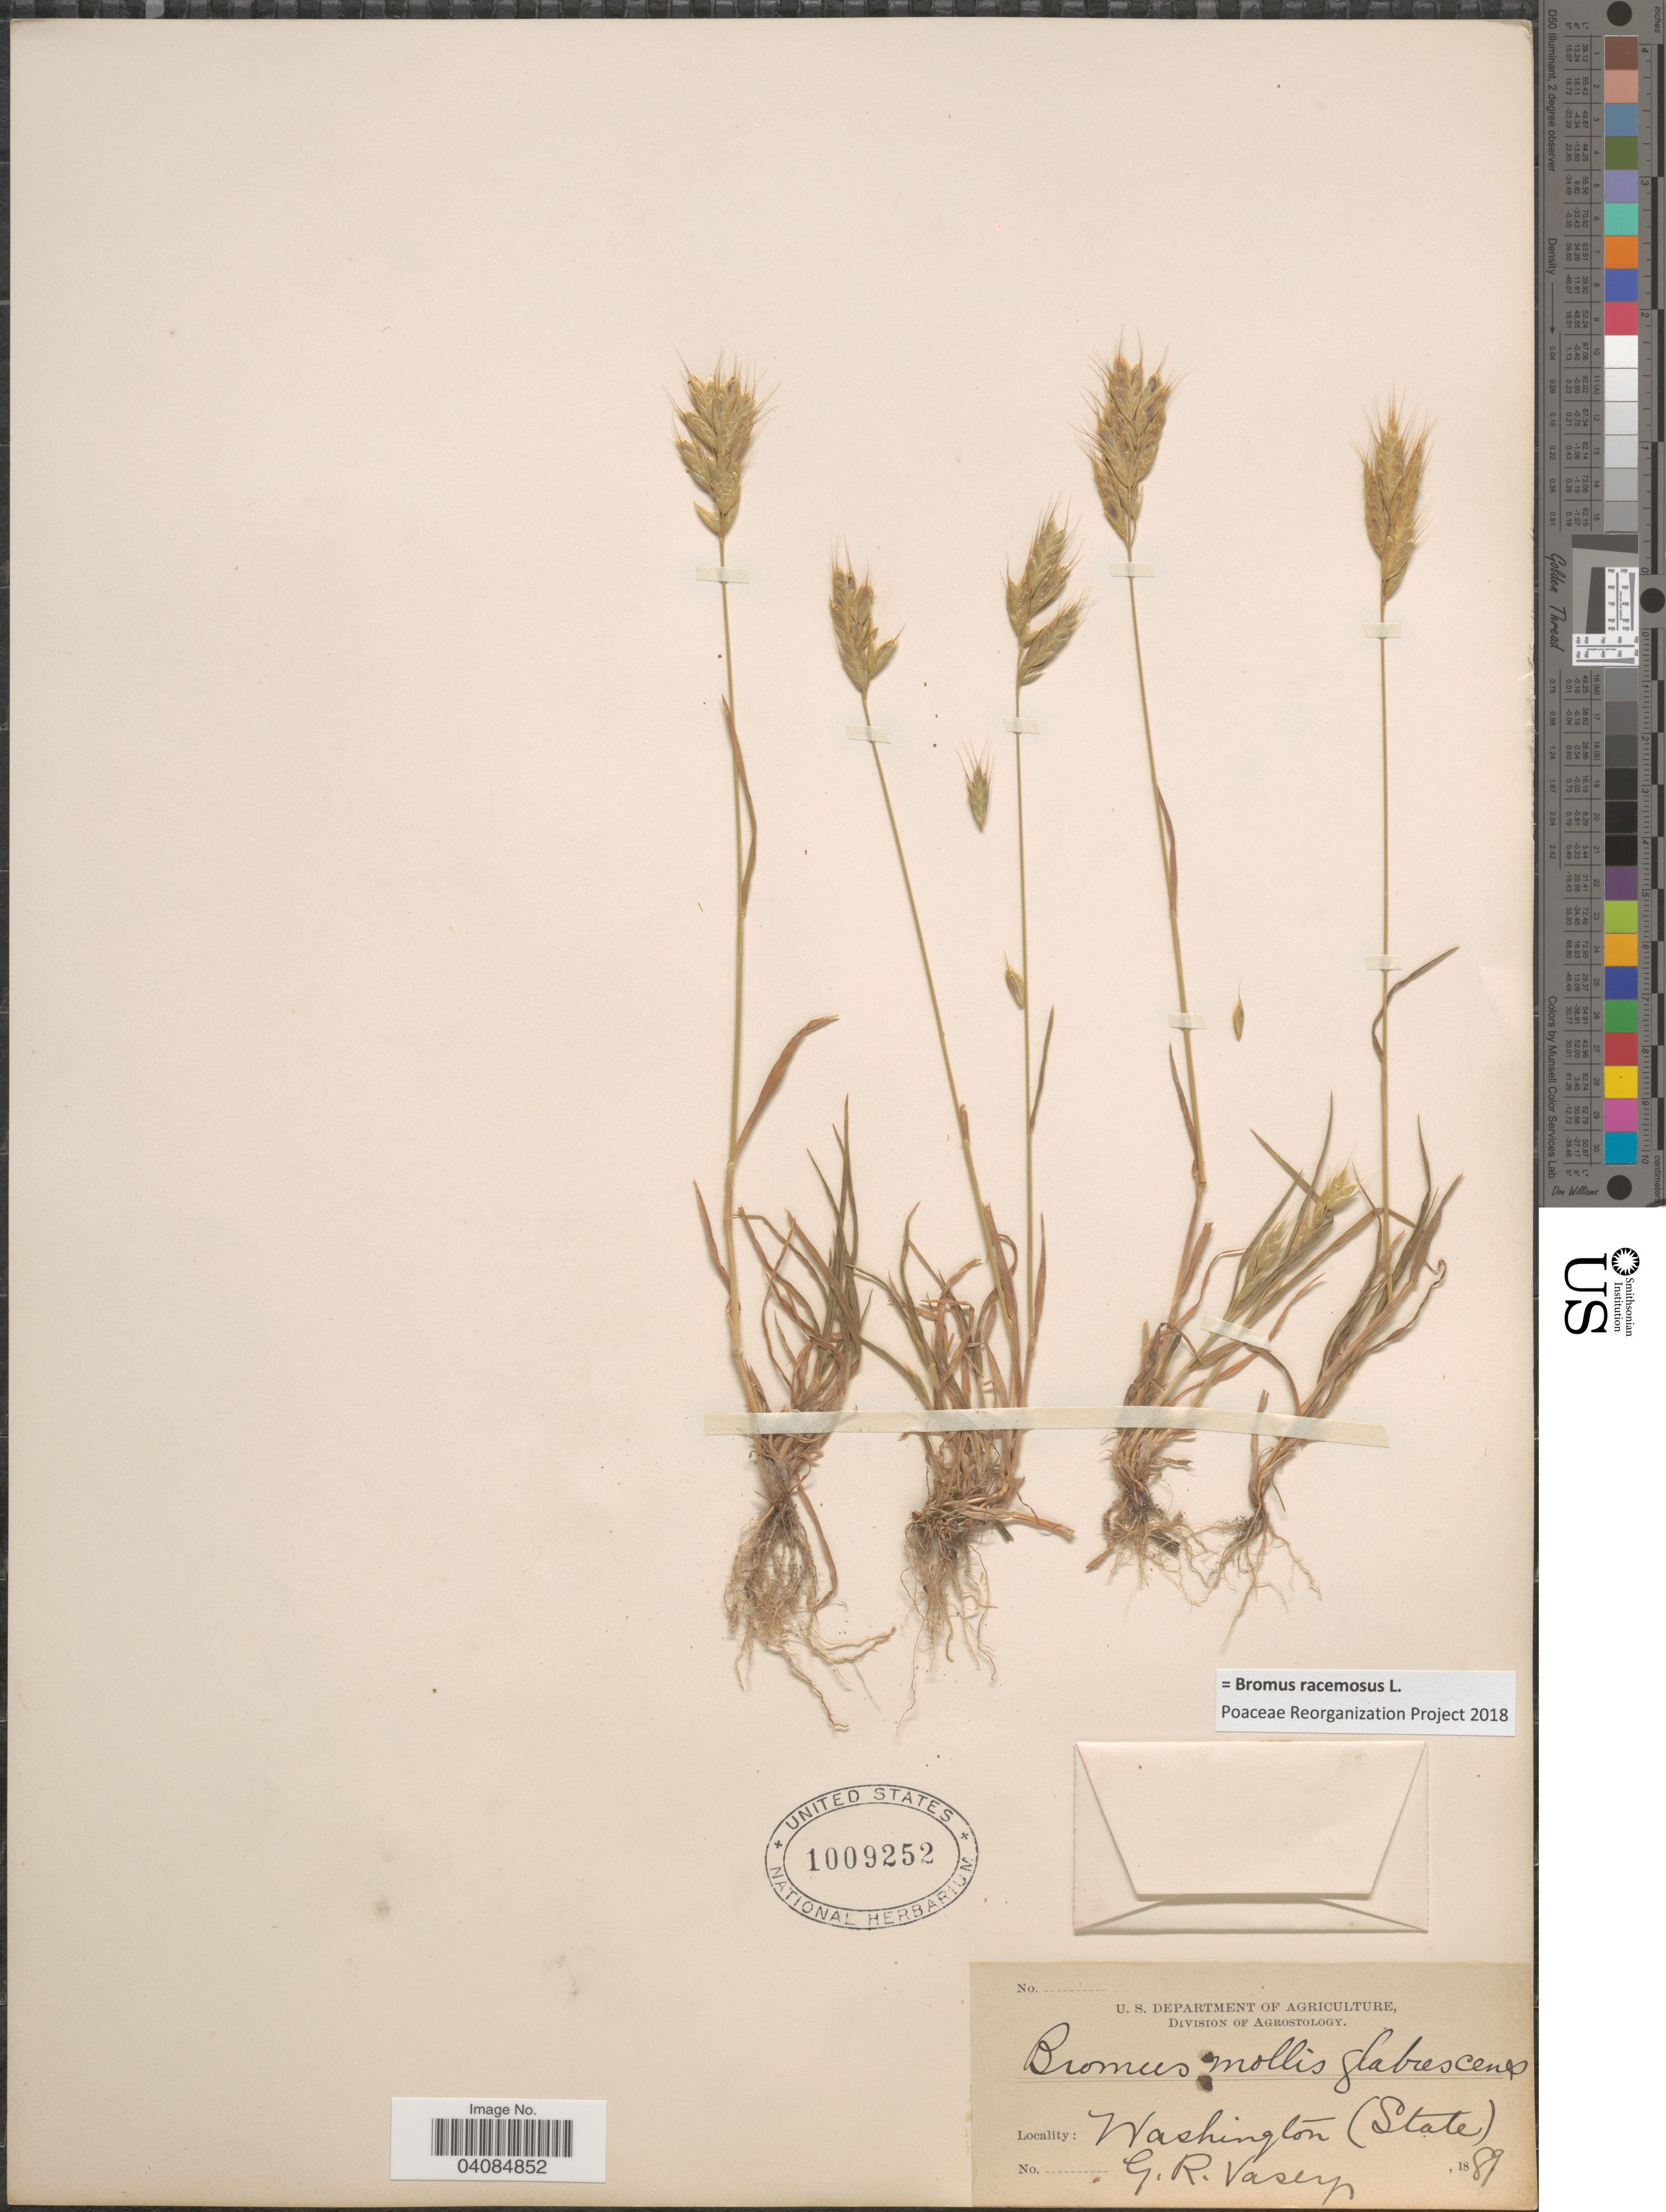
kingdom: Plantae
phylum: Tracheophyta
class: Liliopsida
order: Poales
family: Poaceae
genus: Bromus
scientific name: Bromus racemosus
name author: L.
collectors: G. R. Vasey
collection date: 1889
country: United States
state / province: Washington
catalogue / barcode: US 1009252